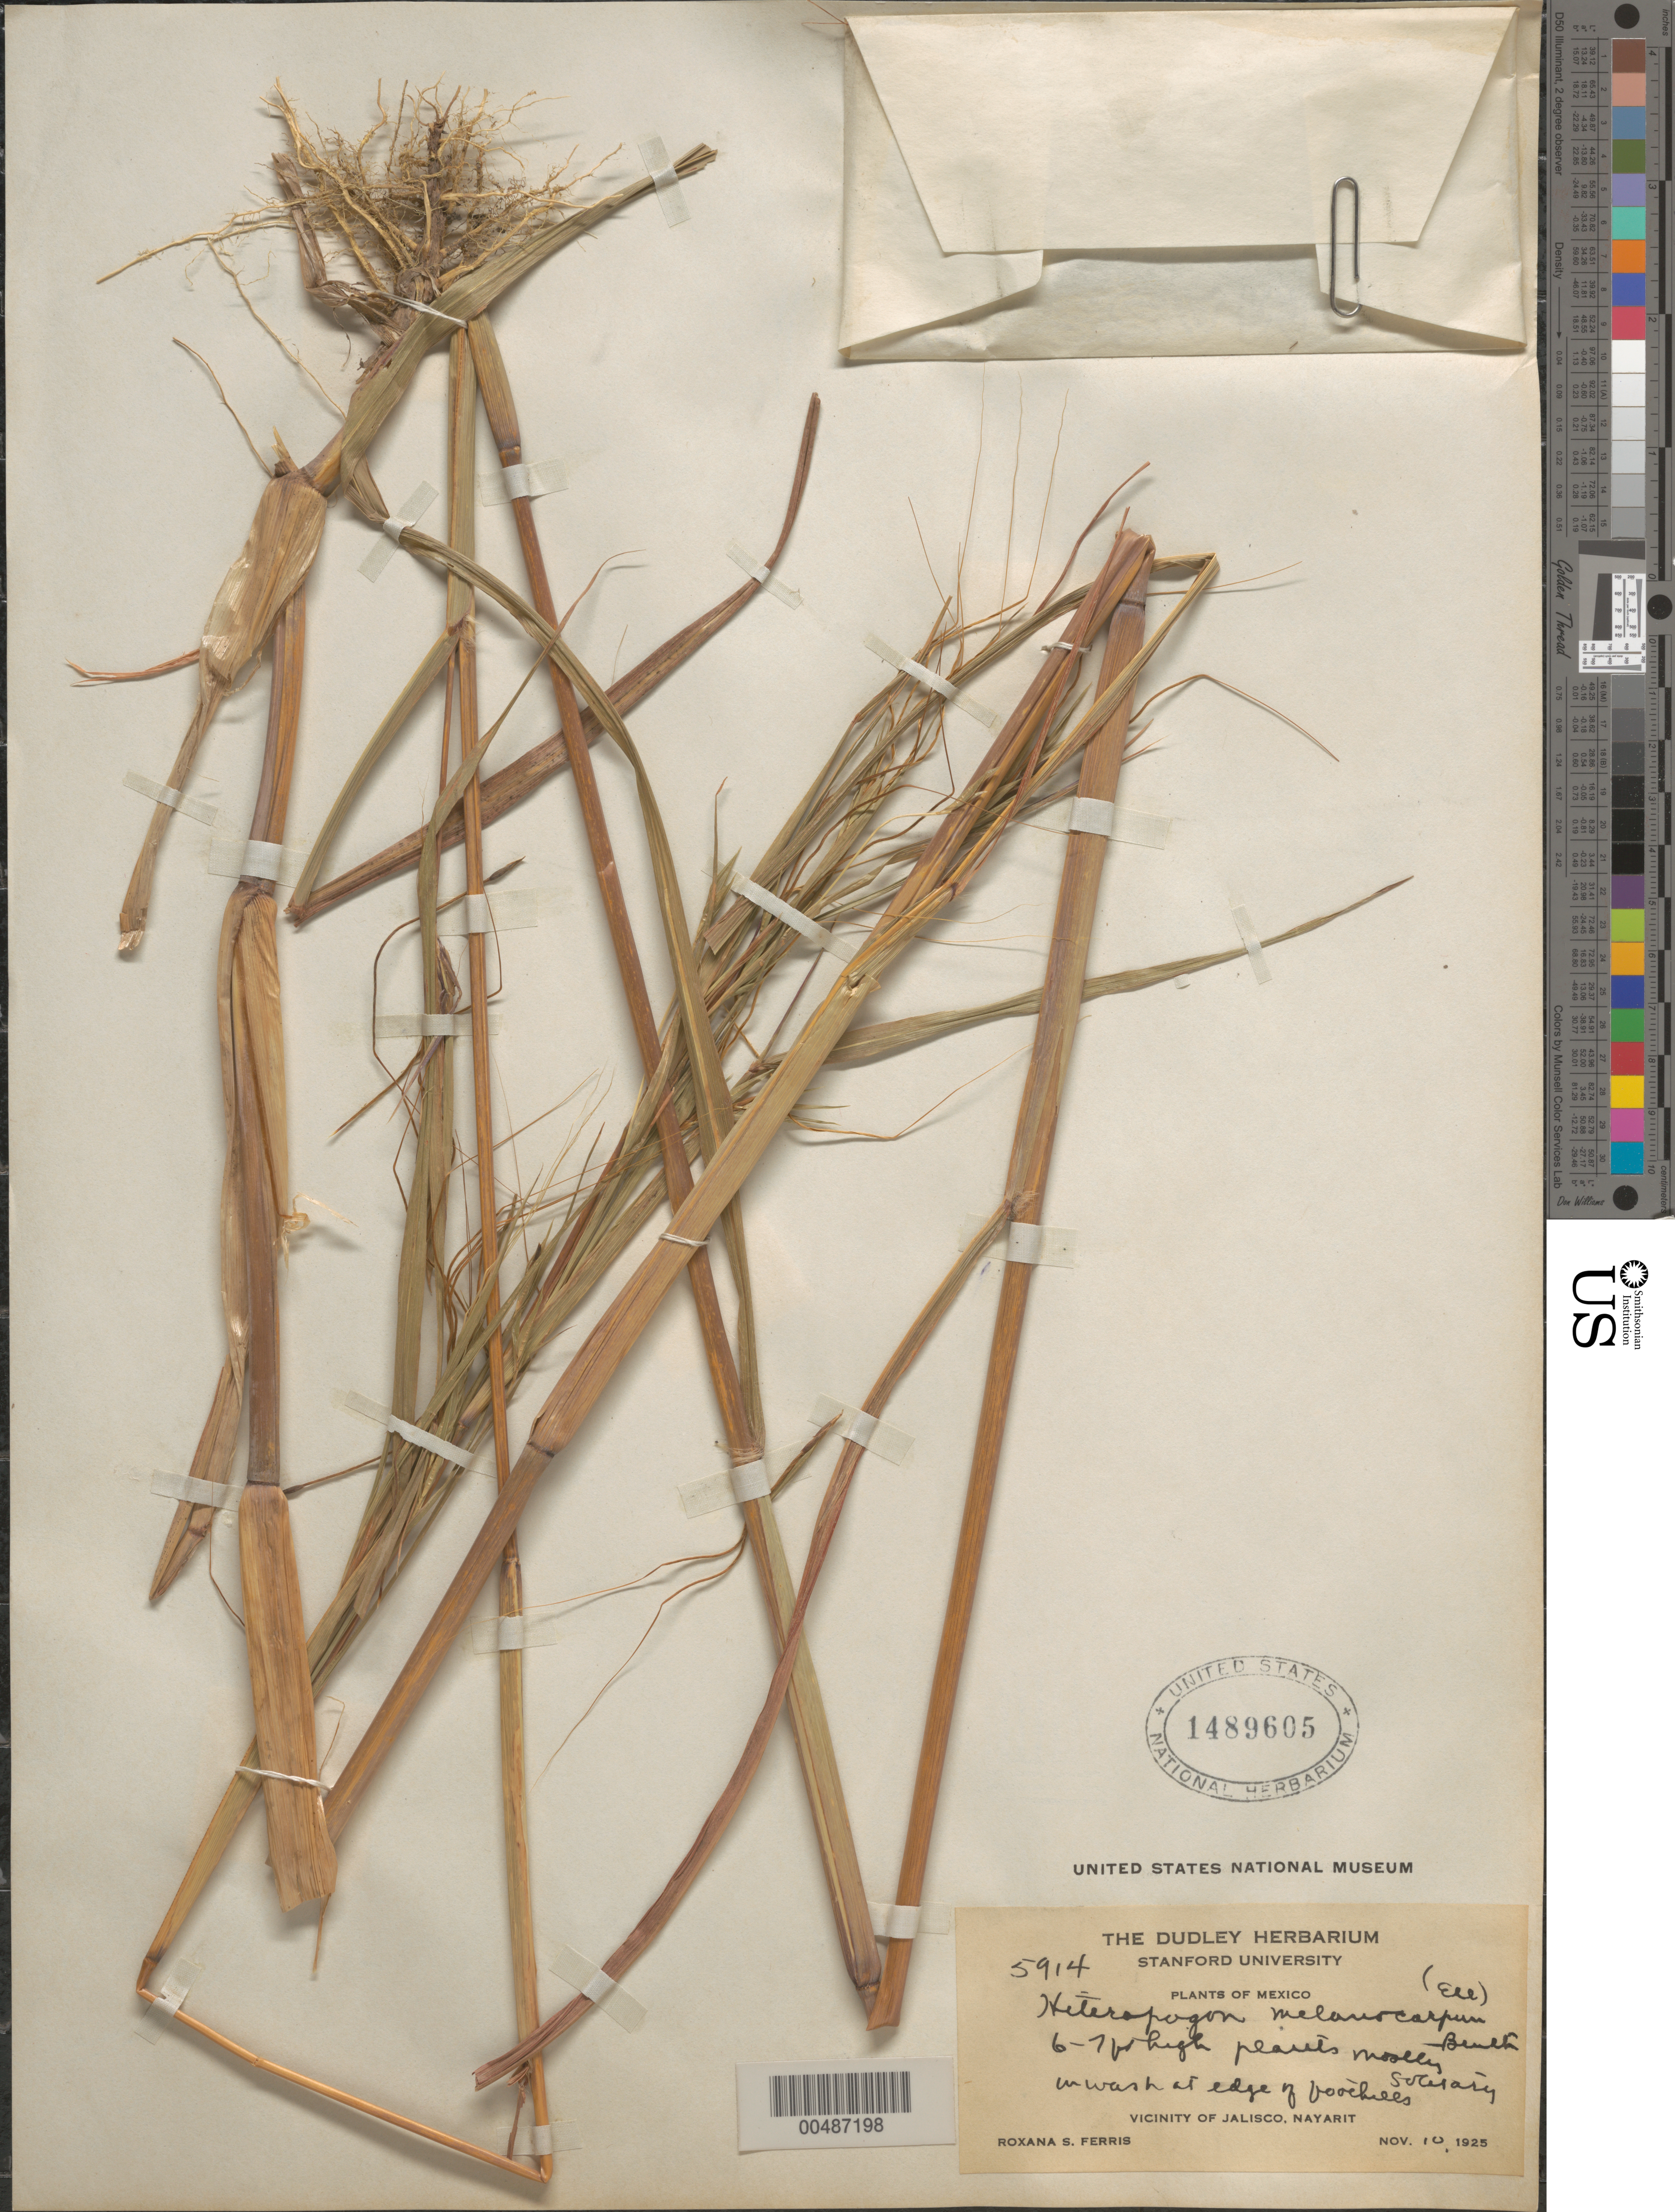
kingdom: Plantae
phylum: Tracheophyta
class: Liliopsida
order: Poales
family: Poaceae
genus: Heteropogon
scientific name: Heteropogon melanocarpus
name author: (Elliott) Benth.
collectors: R. S. Ferris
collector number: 5914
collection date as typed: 10 Nov 1925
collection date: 1925-11-10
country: Mexico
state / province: Nayarit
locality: Vicinity of Jalisco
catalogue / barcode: US 1489605